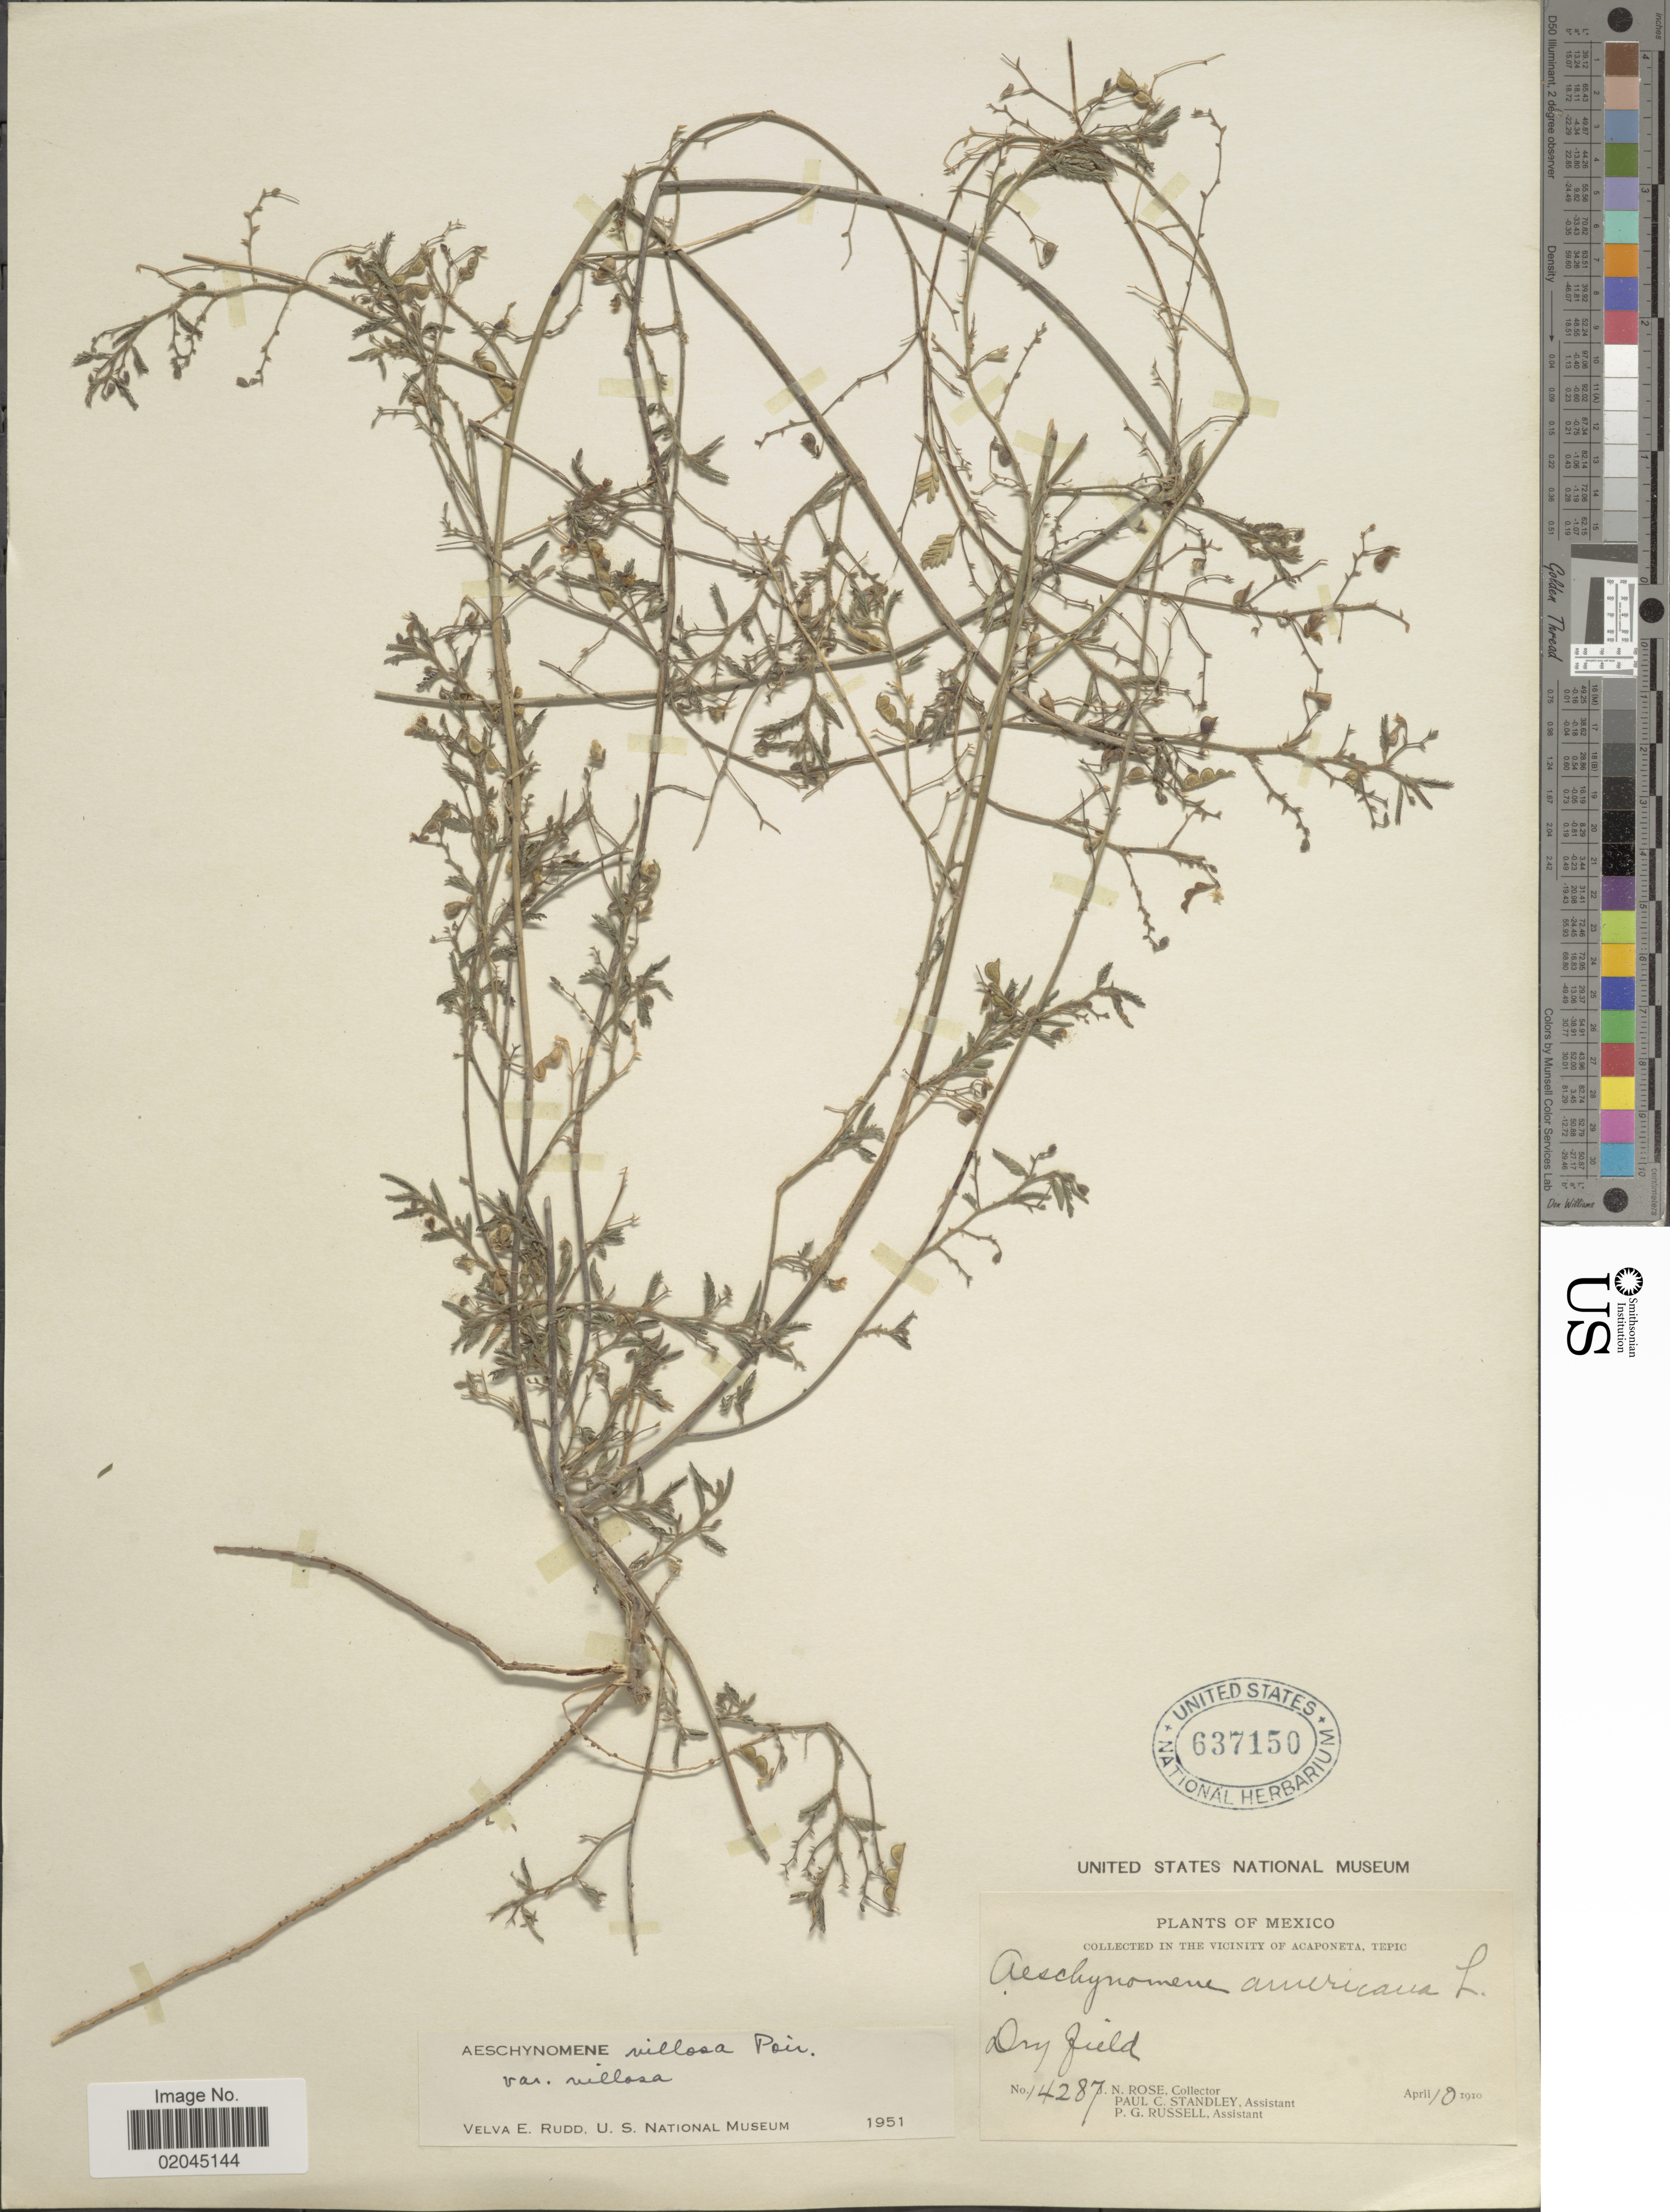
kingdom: Plantae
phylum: Tracheophyta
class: Magnoliopsida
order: Fabales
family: Fabaceae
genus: Aeschynomene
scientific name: Aeschynomene villosa var. villosa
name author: Poir.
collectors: J. N. Rose, P. C. Standley & P. G. Russell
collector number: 14287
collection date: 1910-04-10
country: Mexico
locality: In the Vicinity of Acaponeta, Tepic, Dry field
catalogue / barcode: US 637150